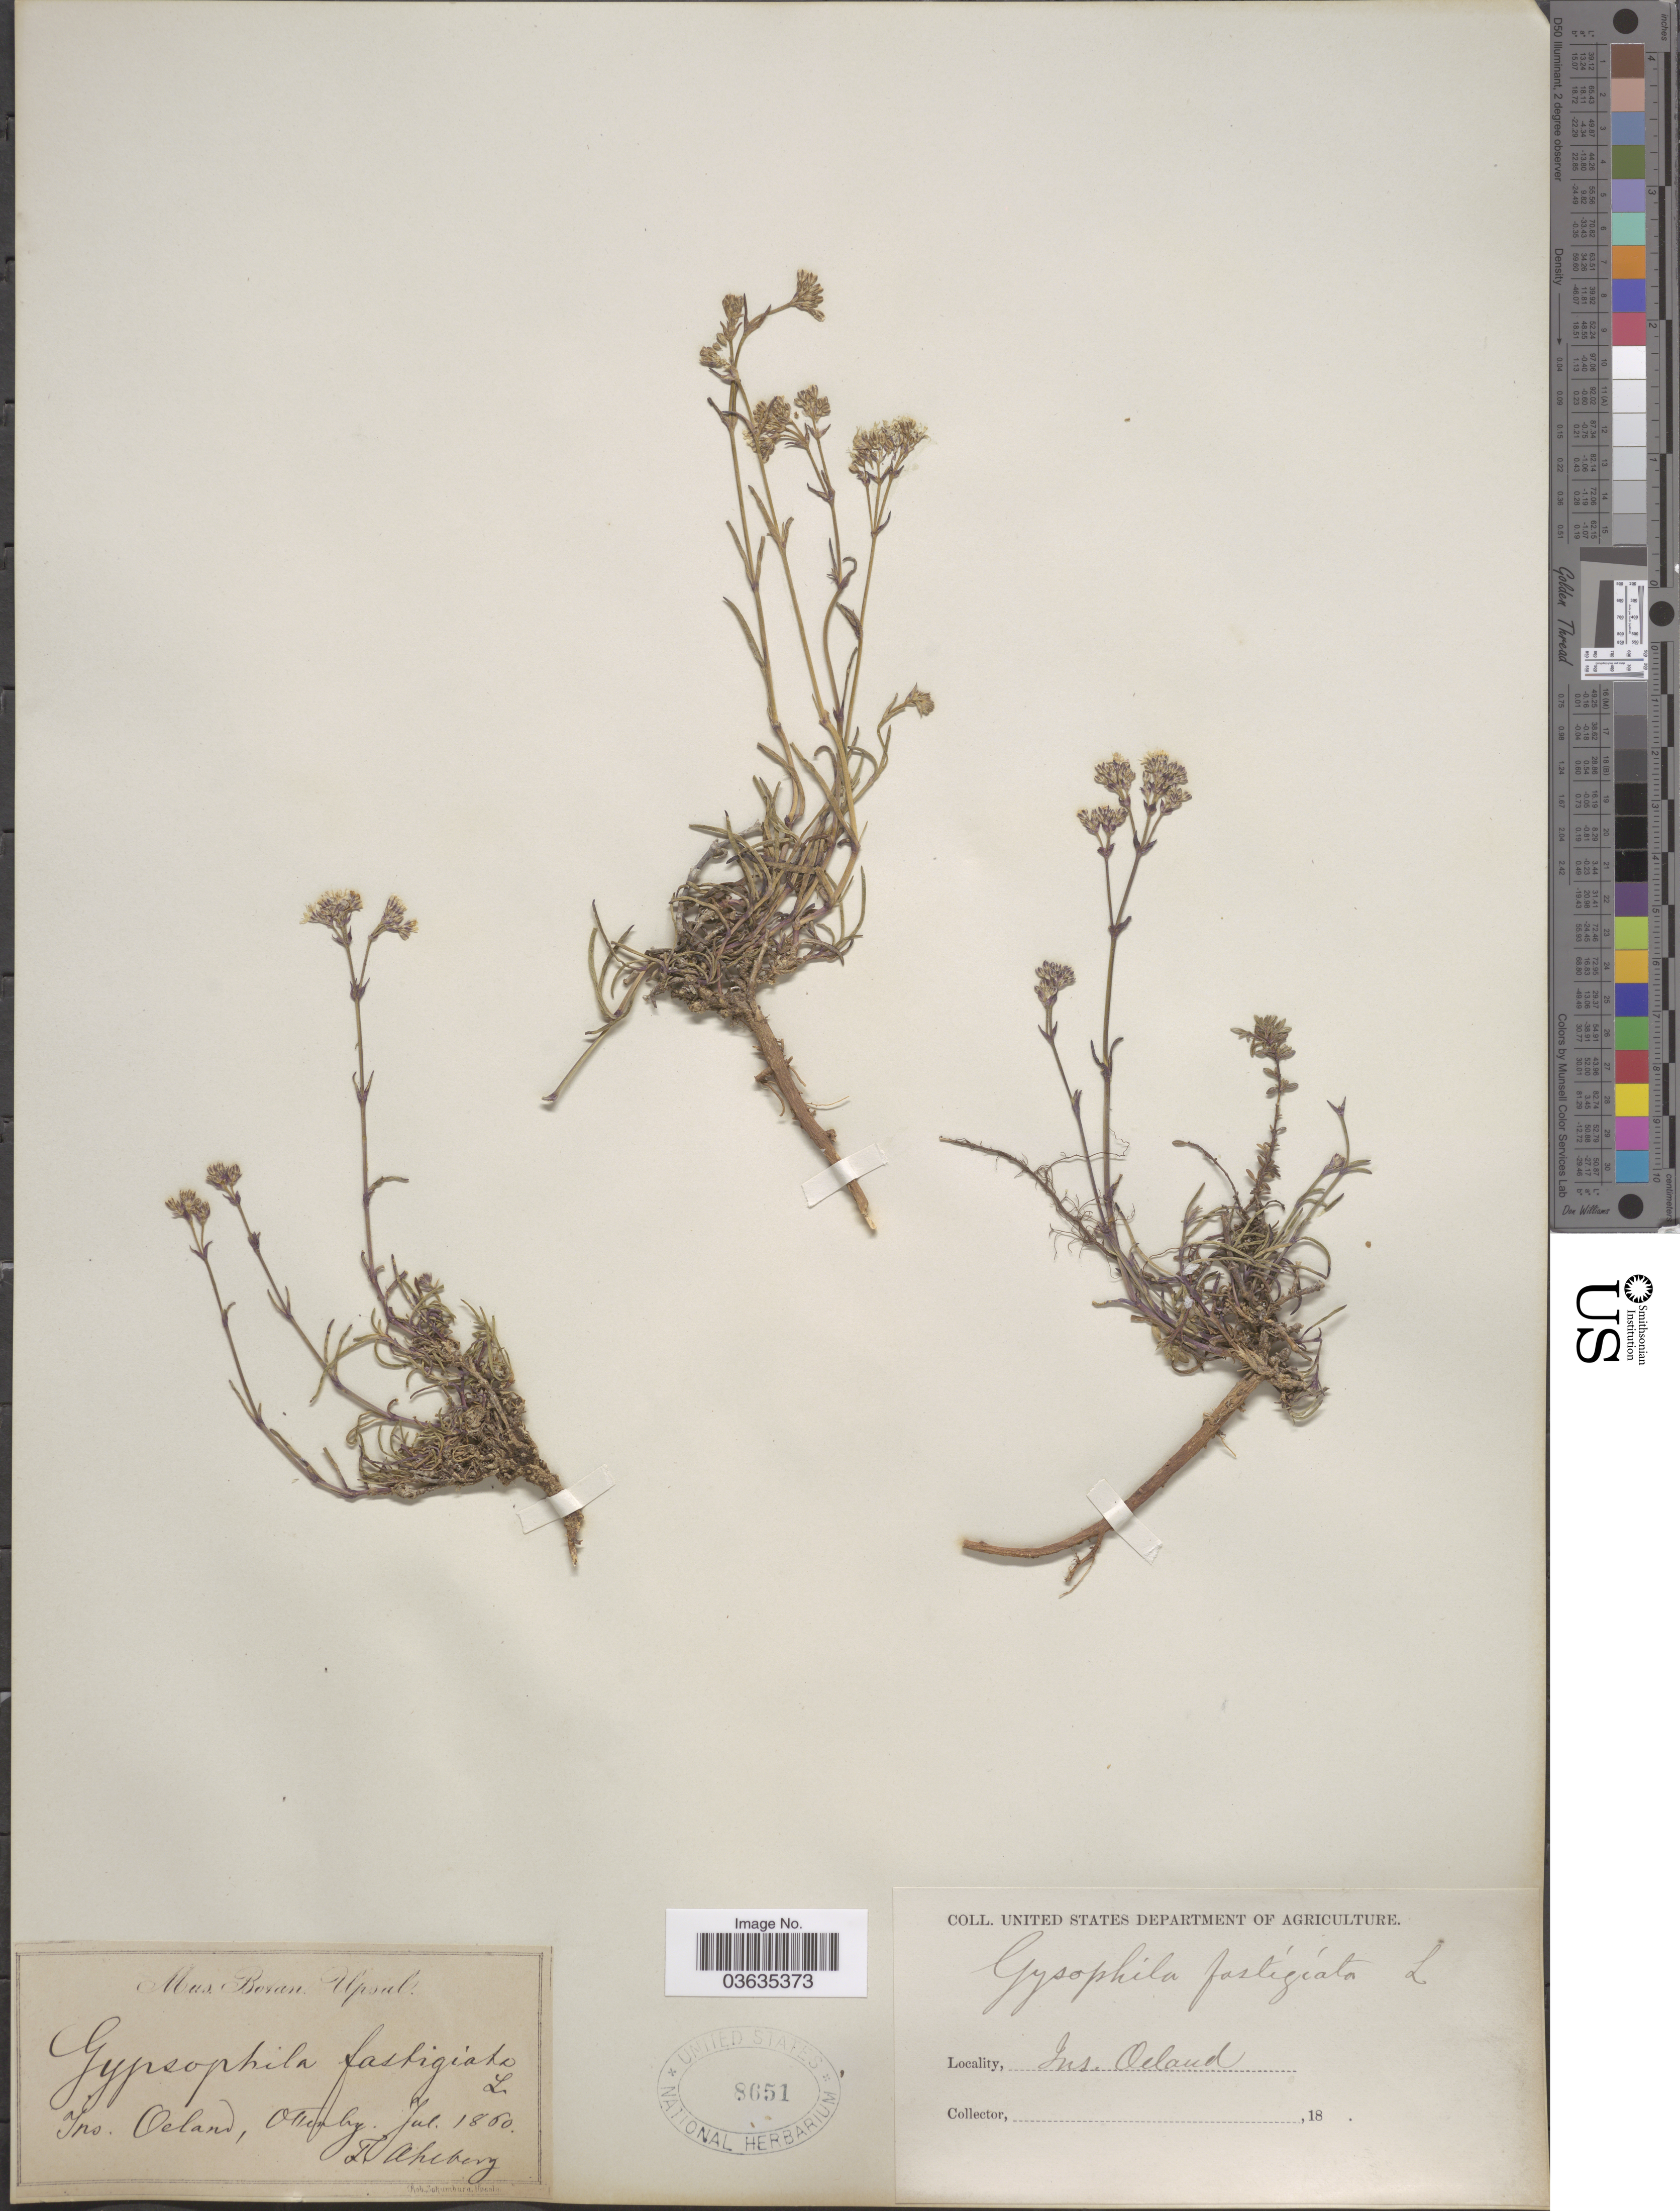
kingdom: Plantae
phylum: Tracheophyta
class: Magnoliopsida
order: Caryophyllales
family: Caryophyllaceae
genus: Gypsophila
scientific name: Gypsophila fastigiata var. fastigiata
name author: L.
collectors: F. Ahlberg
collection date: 1860-07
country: Sweden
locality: Ins. Oeland, Ottenby.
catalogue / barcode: US 8651